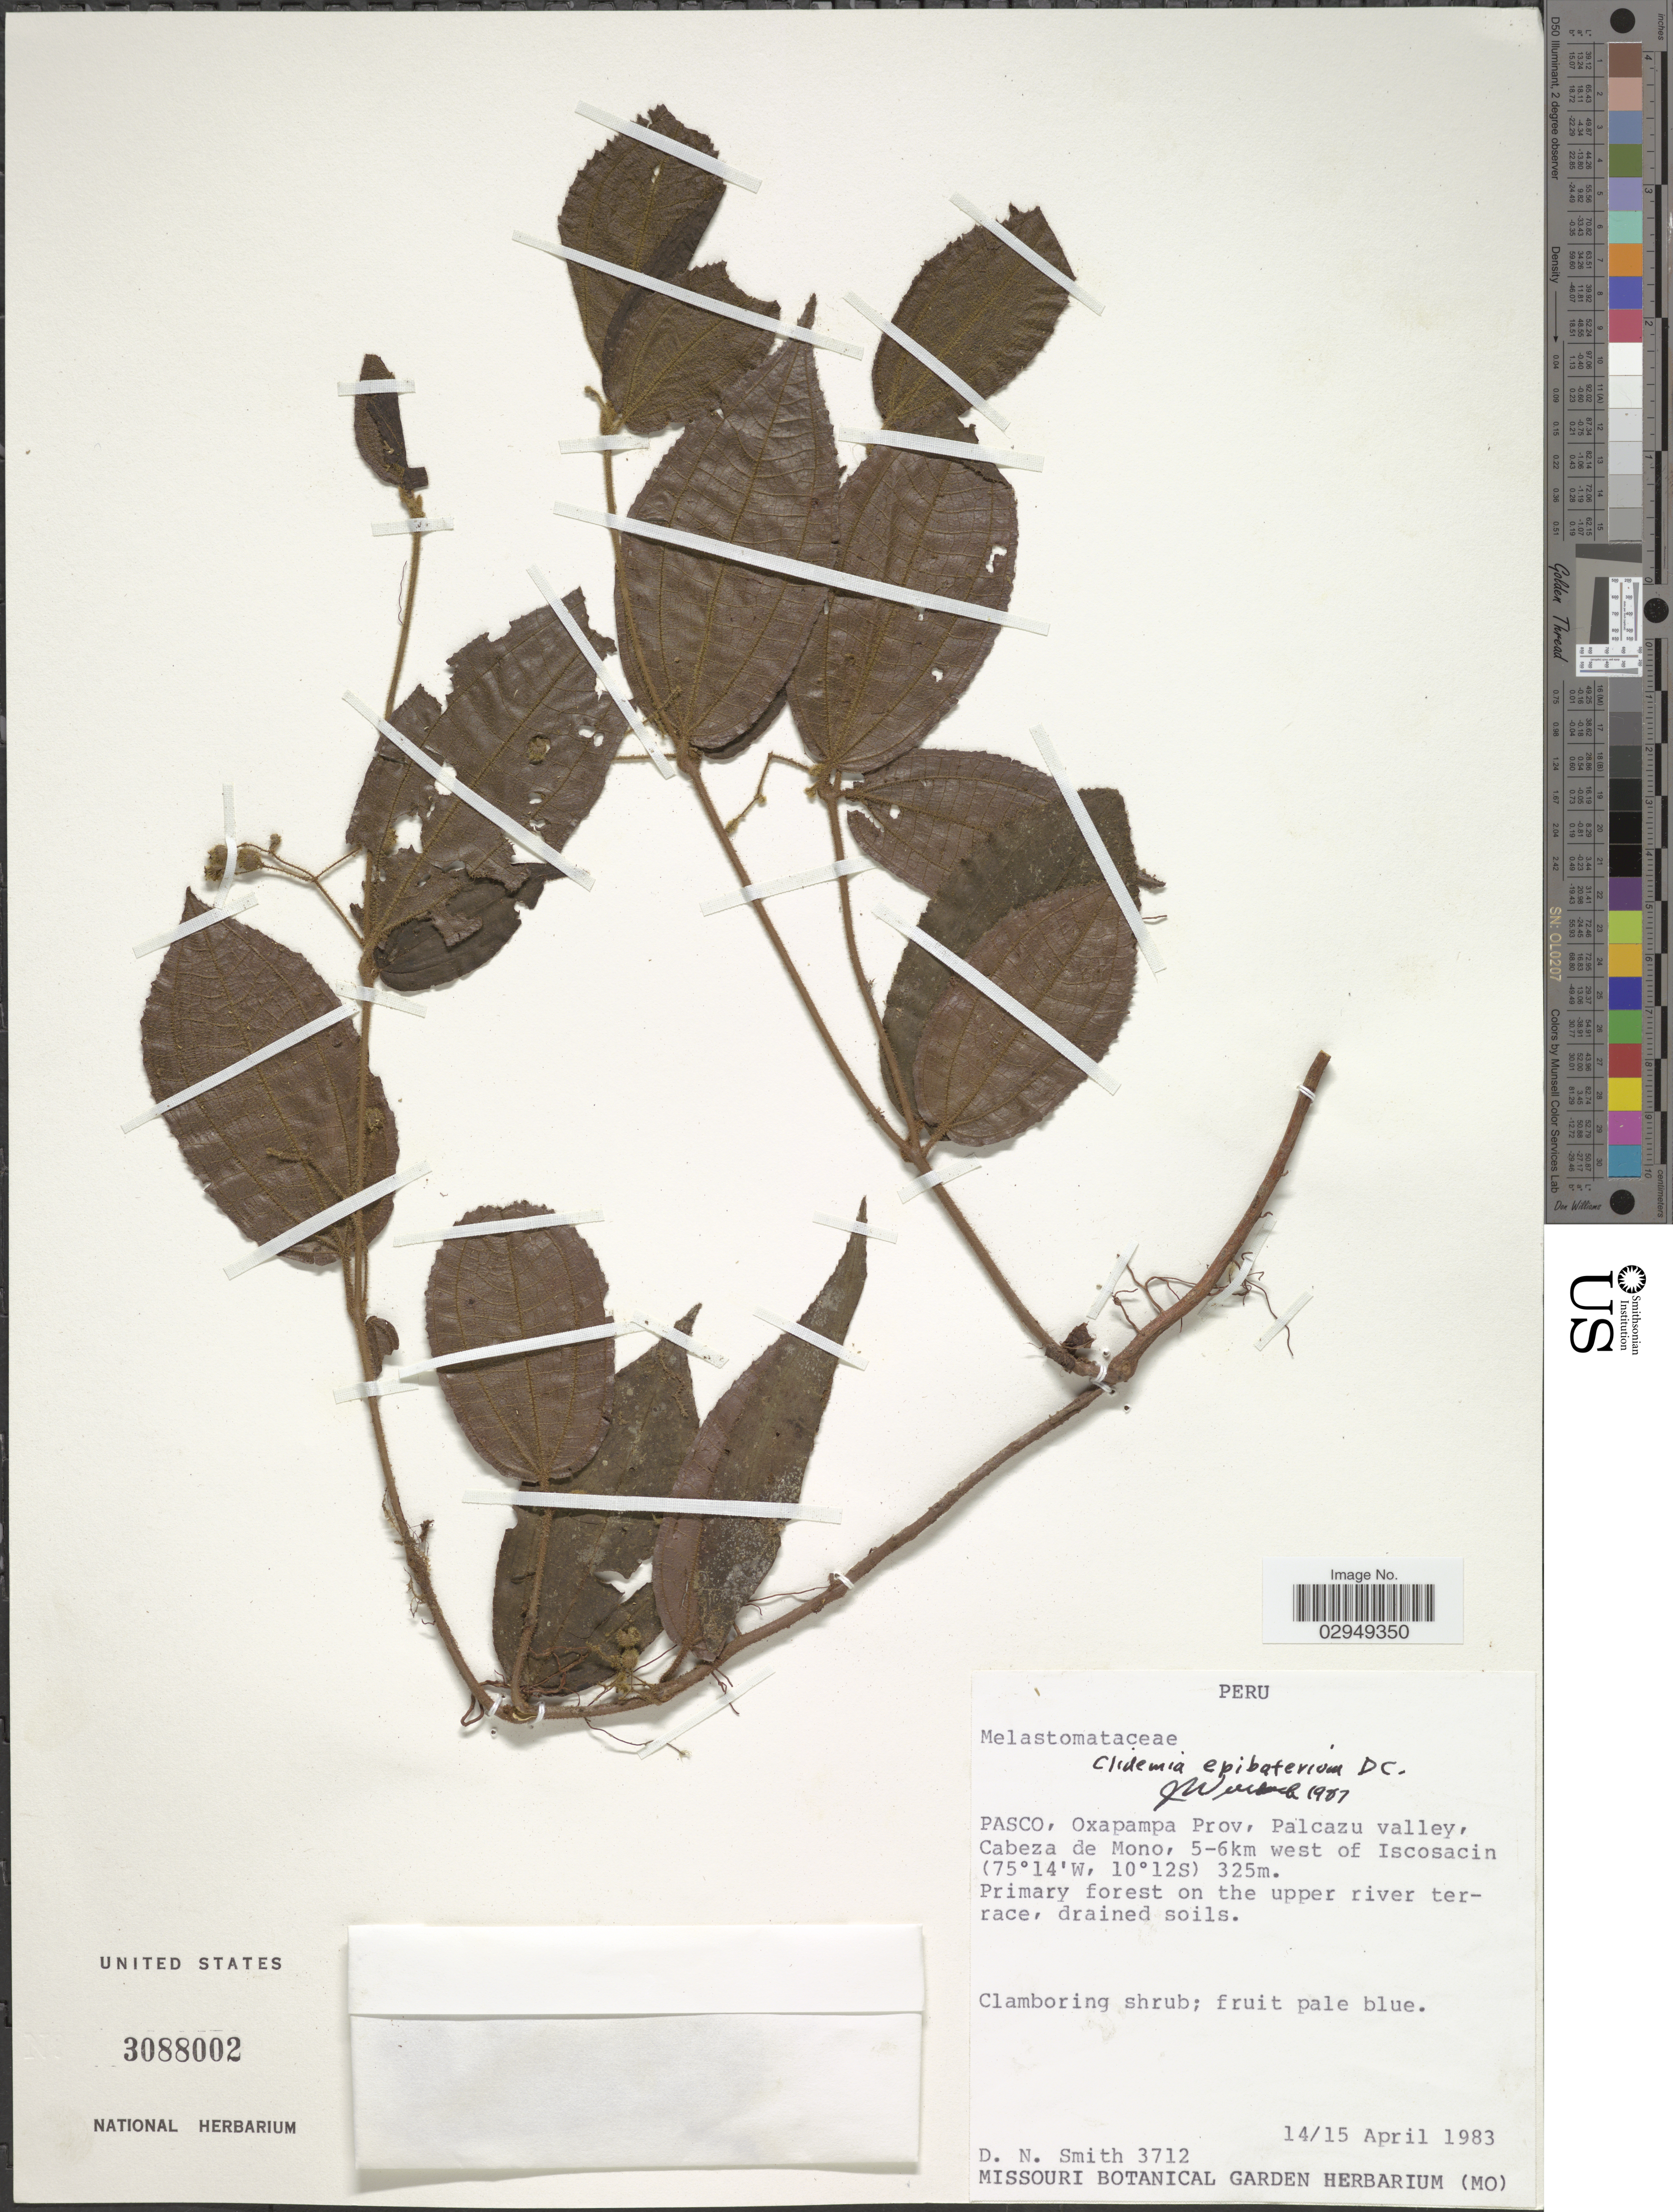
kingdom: Plantae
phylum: Tracheophyta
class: Magnoliopsida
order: Myrtales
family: Melastomataceae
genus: Clidemia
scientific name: Clidemia epibaterium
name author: DC.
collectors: D. Smith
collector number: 3712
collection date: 1983-04-14/1983-04-15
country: Peru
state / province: Pasco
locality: Pasco, Oxapampa Prov, Palcazu valley, Cabeza de Mono, 5-6 km west of Iscosacin.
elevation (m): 325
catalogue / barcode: US 3088002